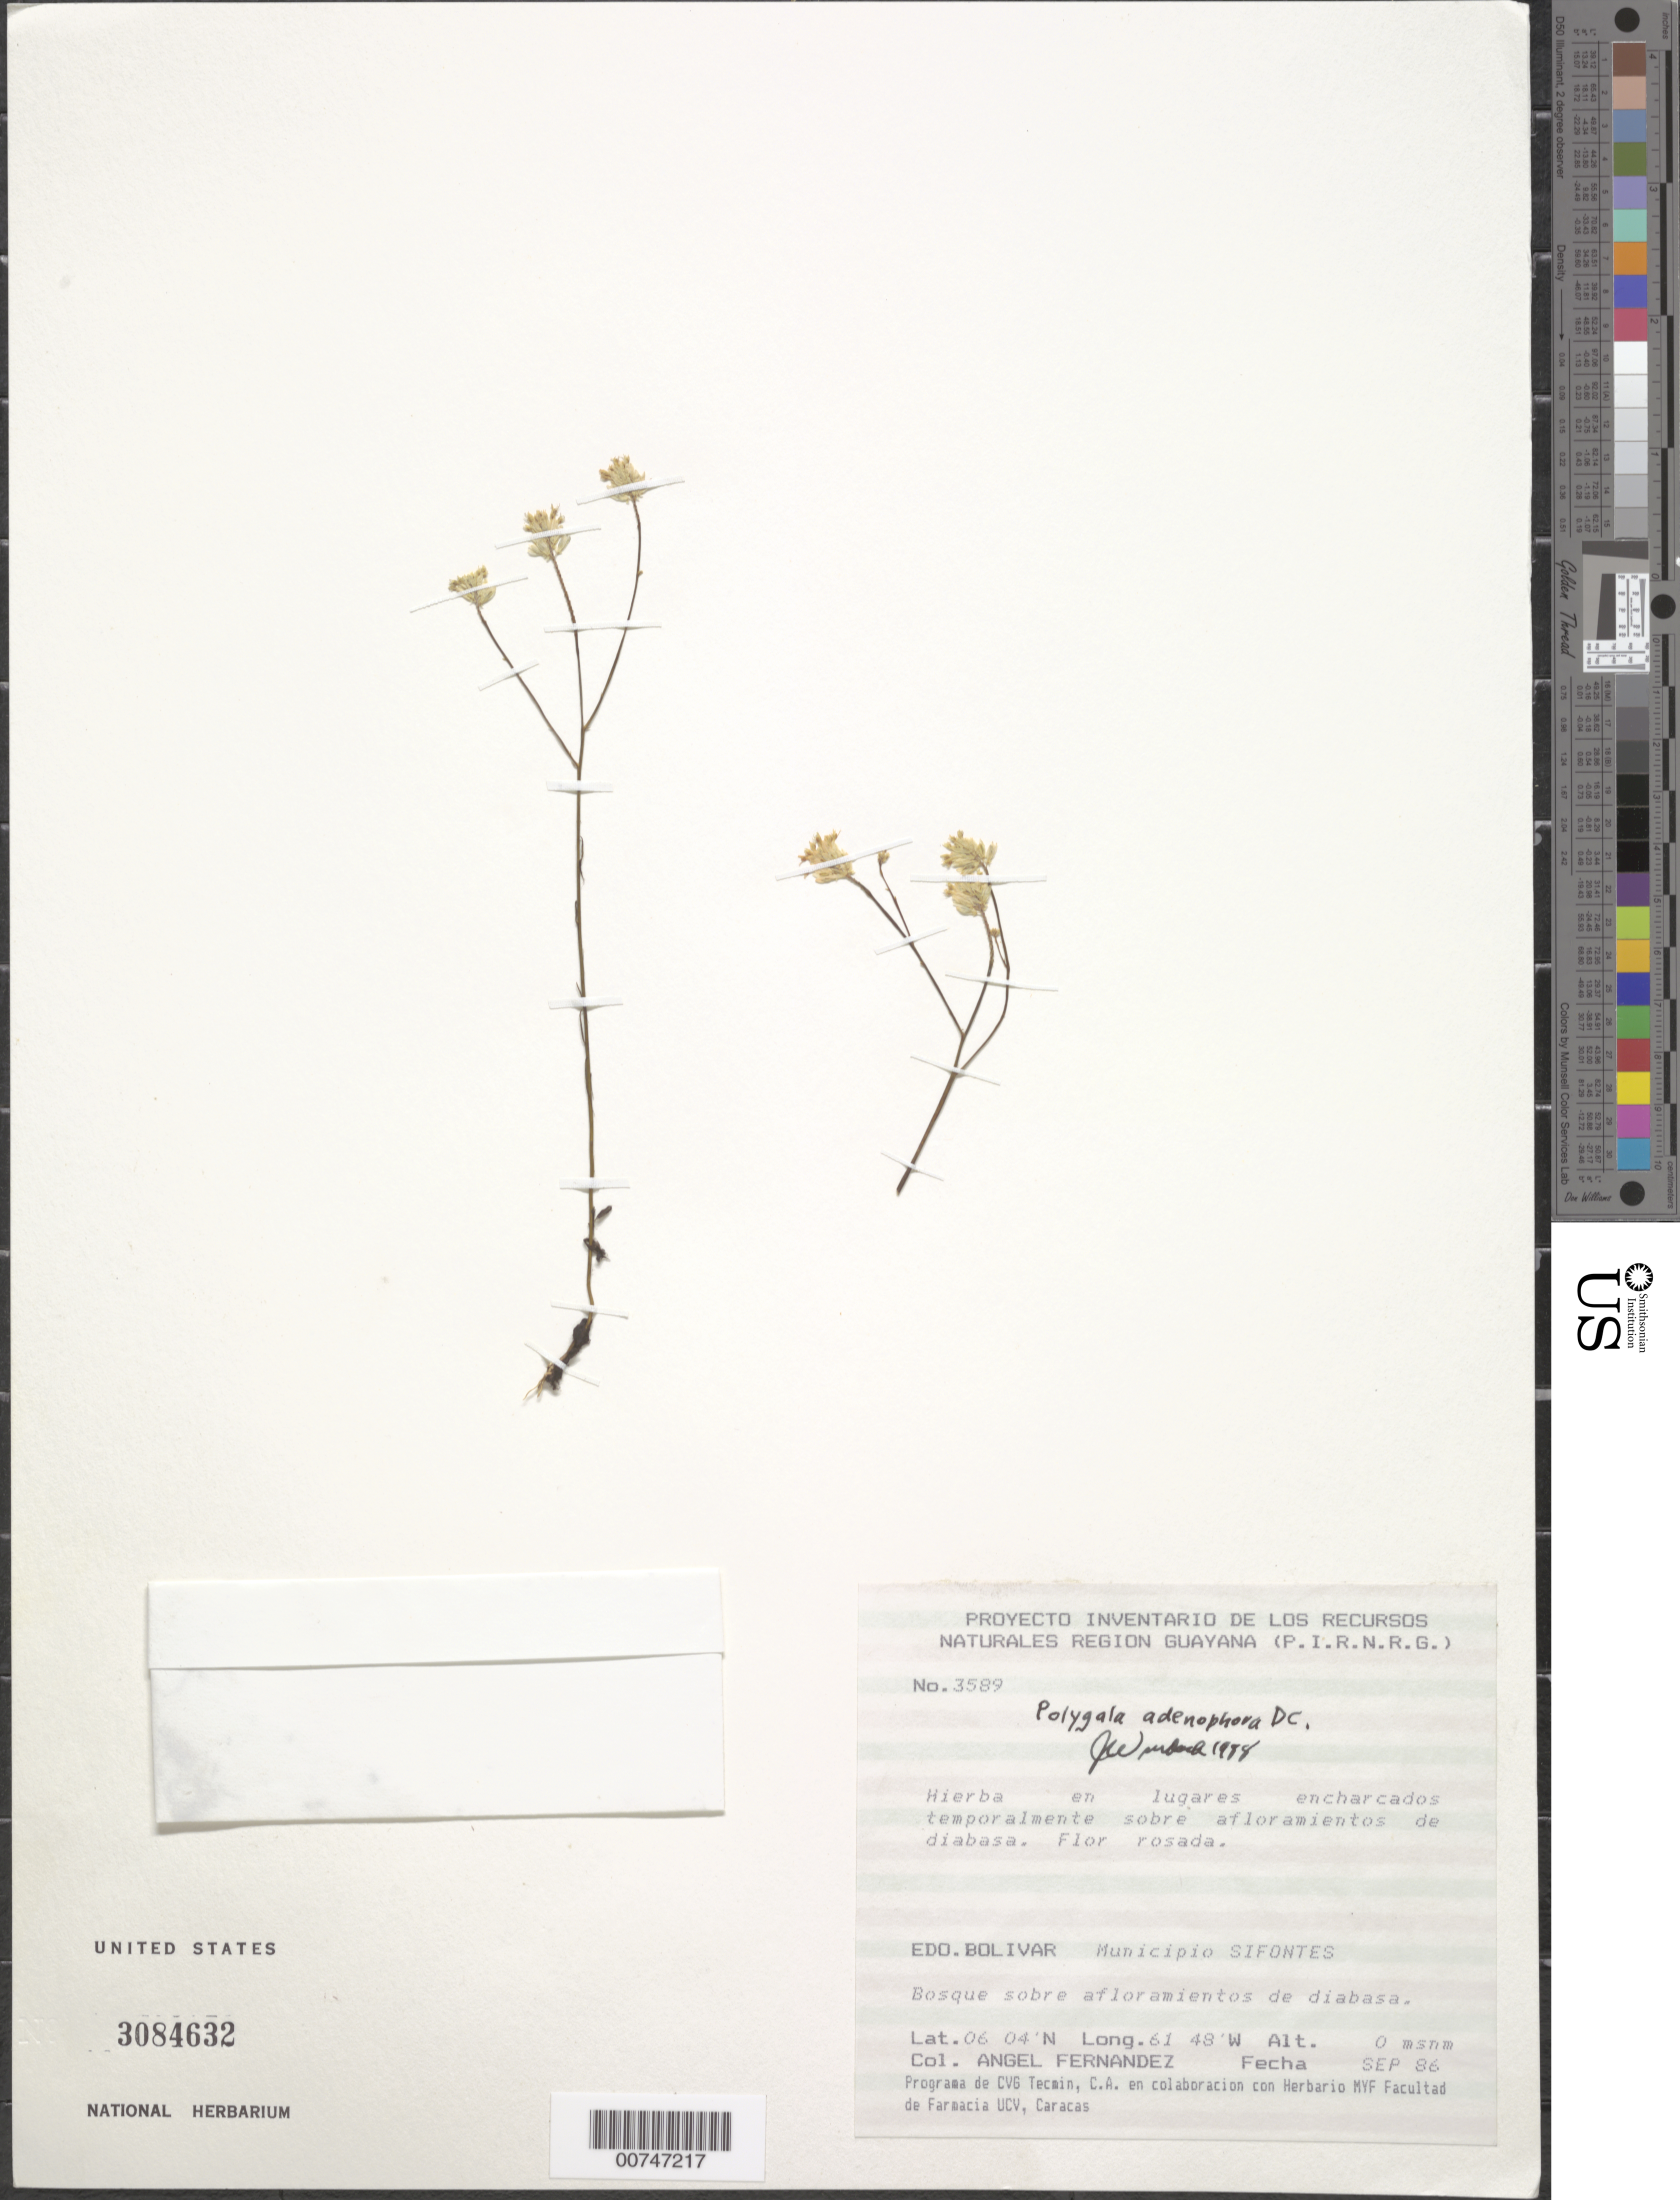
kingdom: Plantae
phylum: Tracheophyta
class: Magnoliopsida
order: Fabales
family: Polygalaceae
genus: Polygala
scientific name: Polygala adenophora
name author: DC.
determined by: Wurdack, Kenneth J., (US), Smithsonian Institution - National Museum of Natural History (UNITED STATES)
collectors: A. Fernández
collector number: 3589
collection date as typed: Sep-86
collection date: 1986-09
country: Venezuela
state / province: Bolívar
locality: Mun. Sifontes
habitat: Lugares encharcados temporalmente sobre afloramientos de diabasa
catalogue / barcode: US 3084632